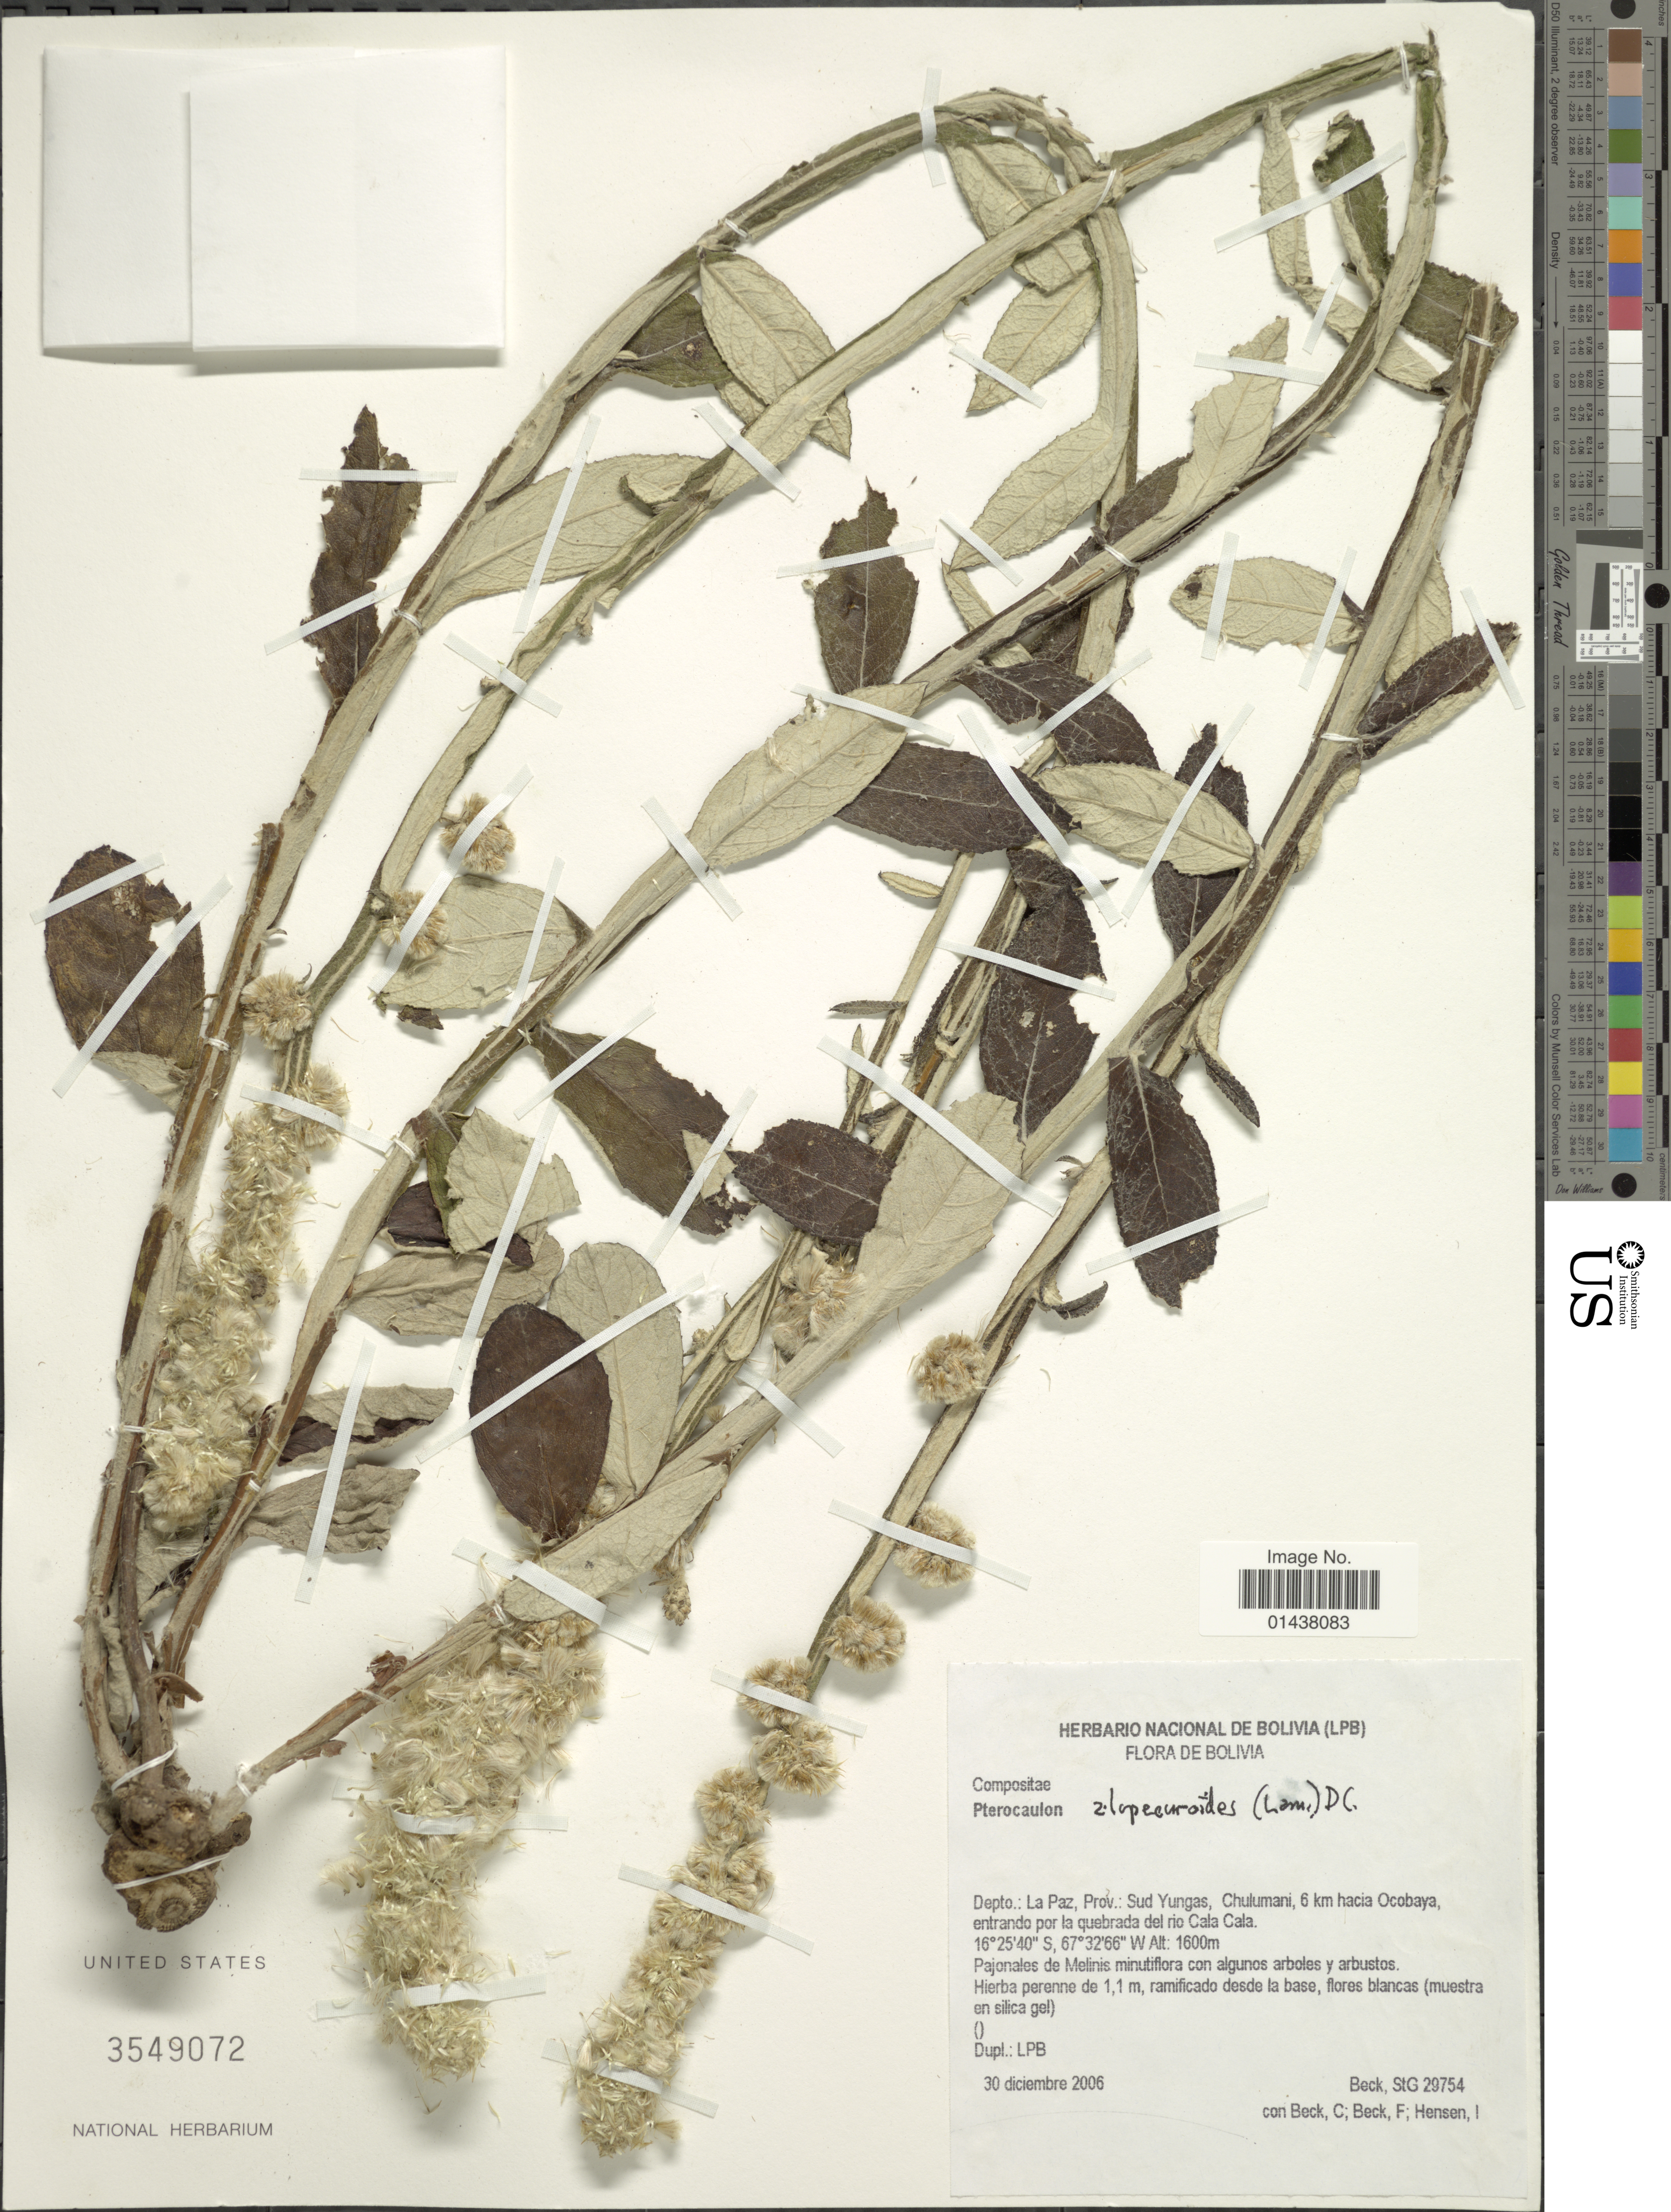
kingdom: Plantae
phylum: Tracheophyta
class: Magnoliopsida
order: Asterales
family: Asteraceae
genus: Pterocaulon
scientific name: Pterocaulon alopecuroides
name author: (Lam.) DC.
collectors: S. G. Beck, -- Beck, C. K. Beck & I. Hensen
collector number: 29754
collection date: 2006-12-30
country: Bolivia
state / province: La Paz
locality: Prov.: Sud Yungas, Chulumani, 6 km hacia Ocobaya, entrando por la quebrada del rio Cala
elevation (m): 1600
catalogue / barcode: US 3549072